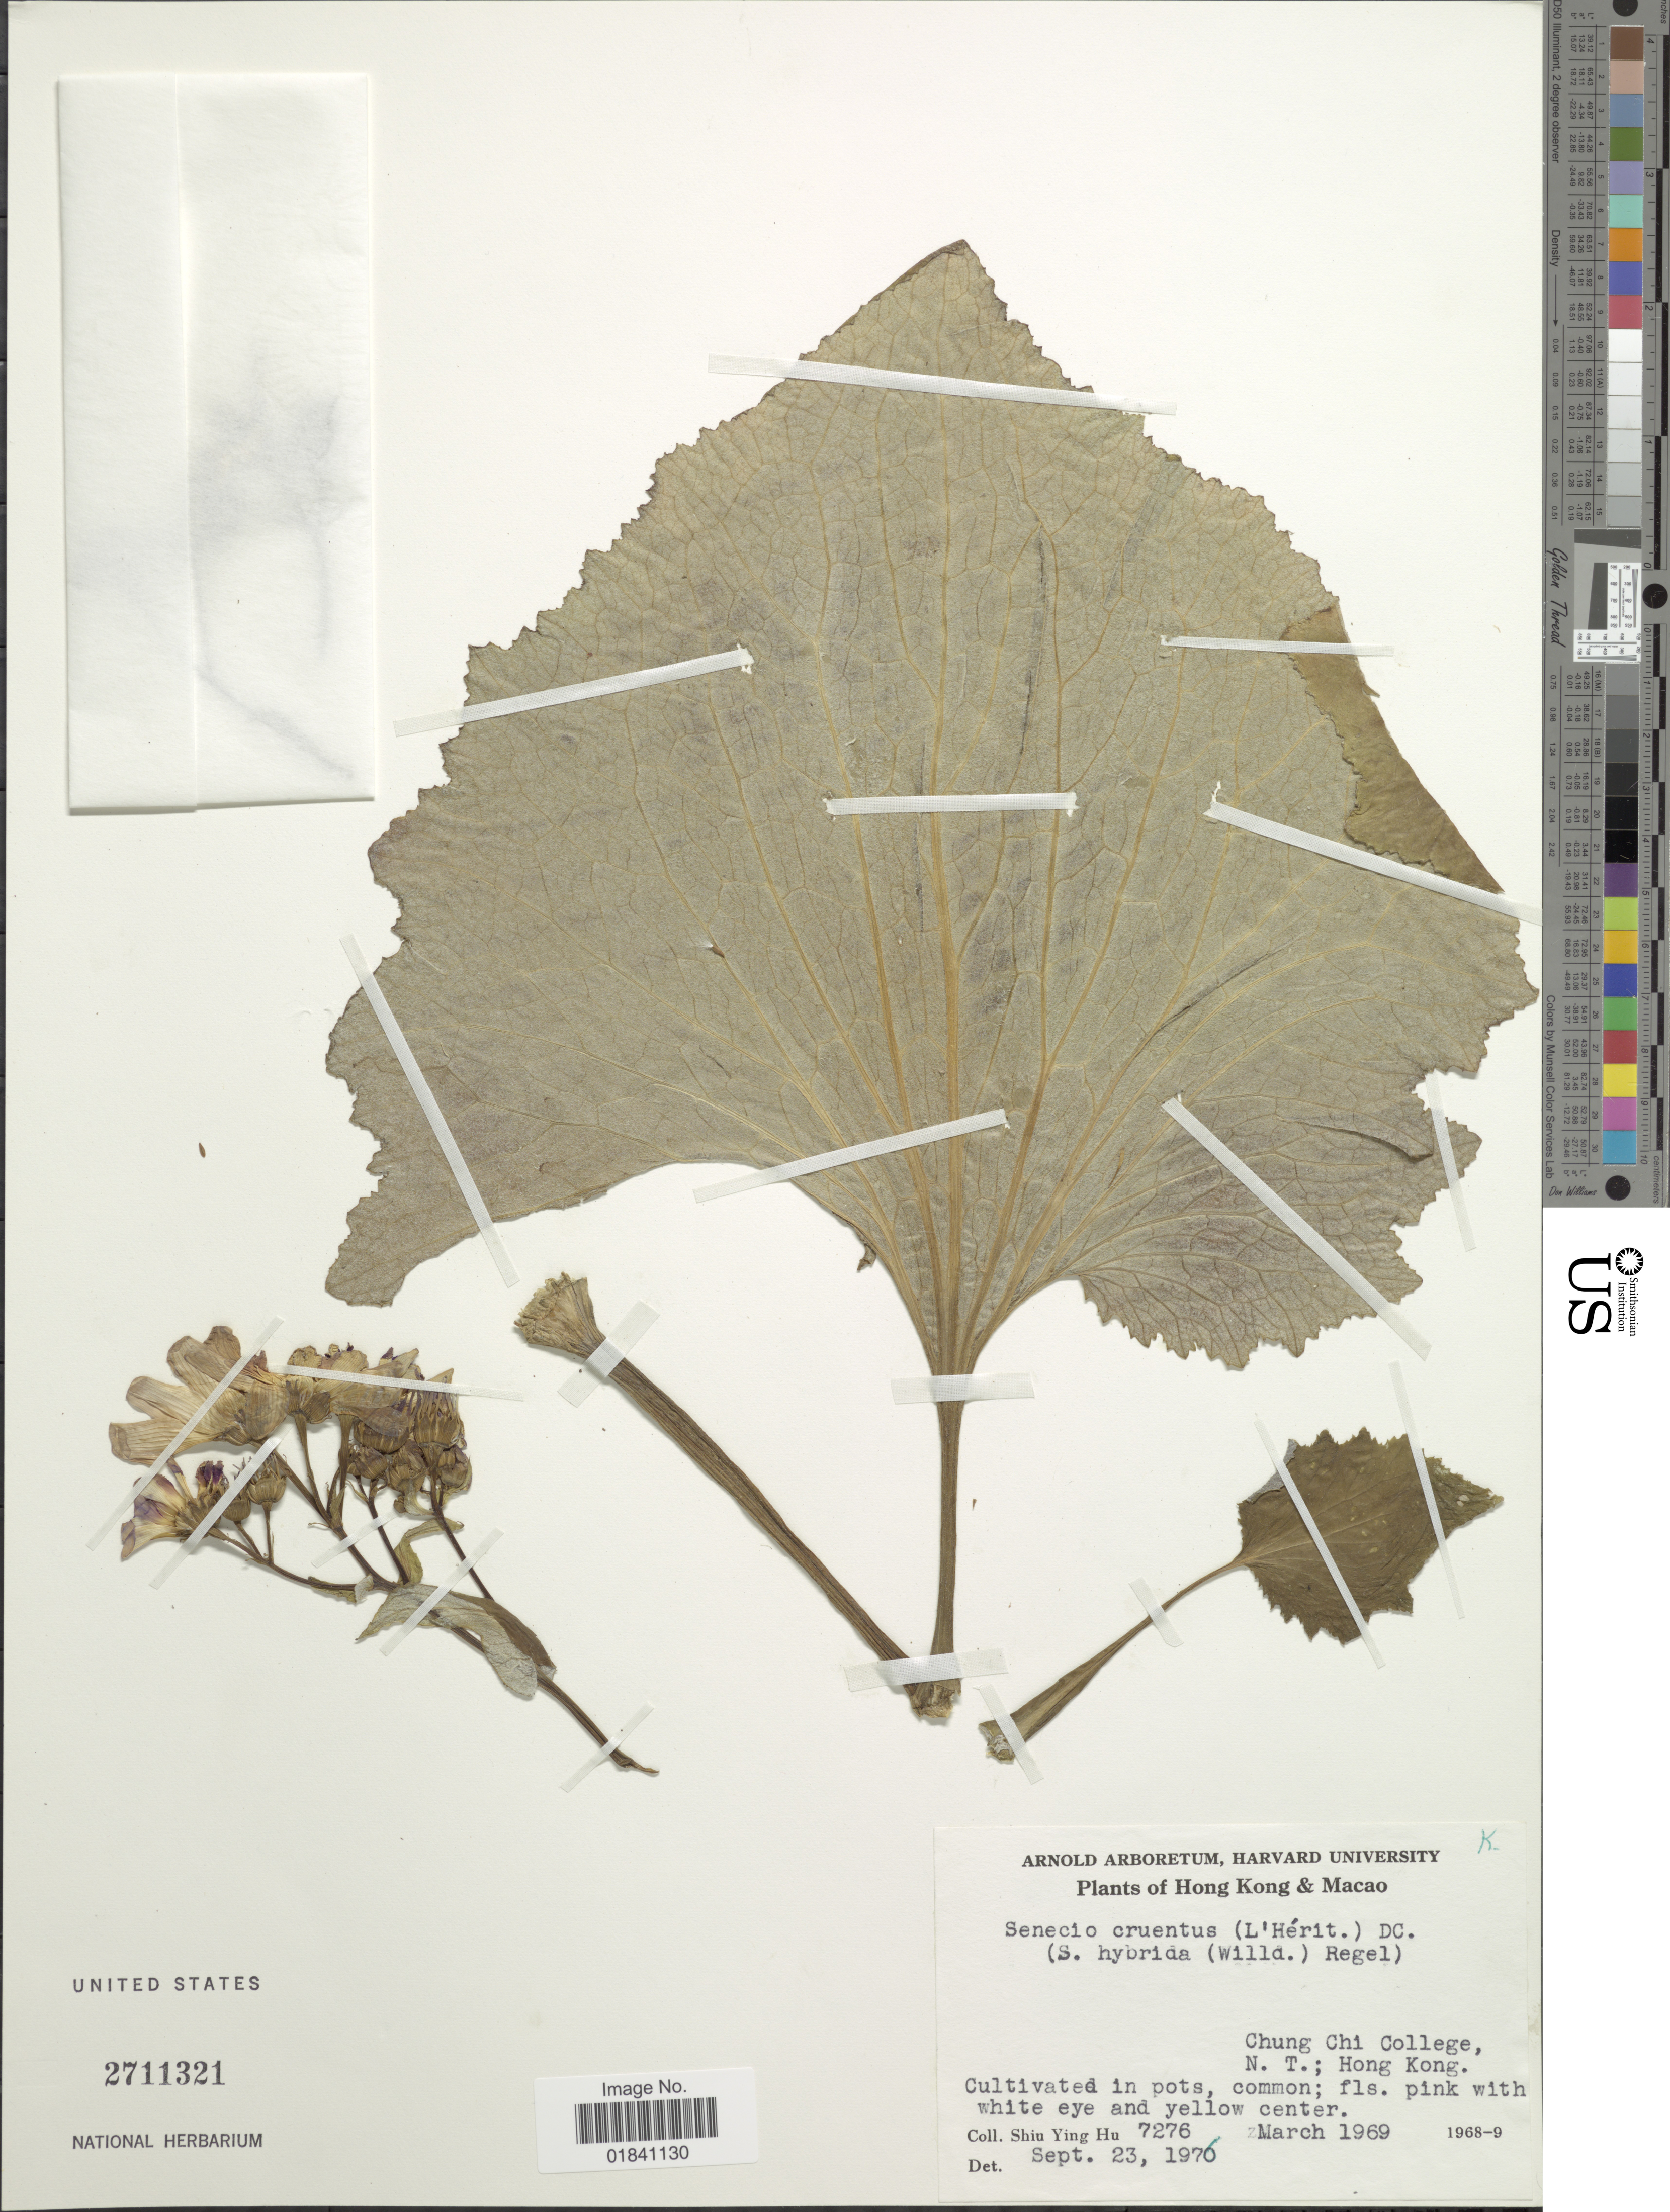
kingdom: Plantae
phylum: Tracheophyta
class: Magnoliopsida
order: Asterales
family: Asteraceae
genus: Senecio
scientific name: Senecio cruentus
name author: (L'Hér.) DC.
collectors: S. Y. Hu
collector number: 7276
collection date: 1969-03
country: China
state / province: Hong Kong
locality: Chung Chi College, N. T.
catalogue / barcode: US 2711321